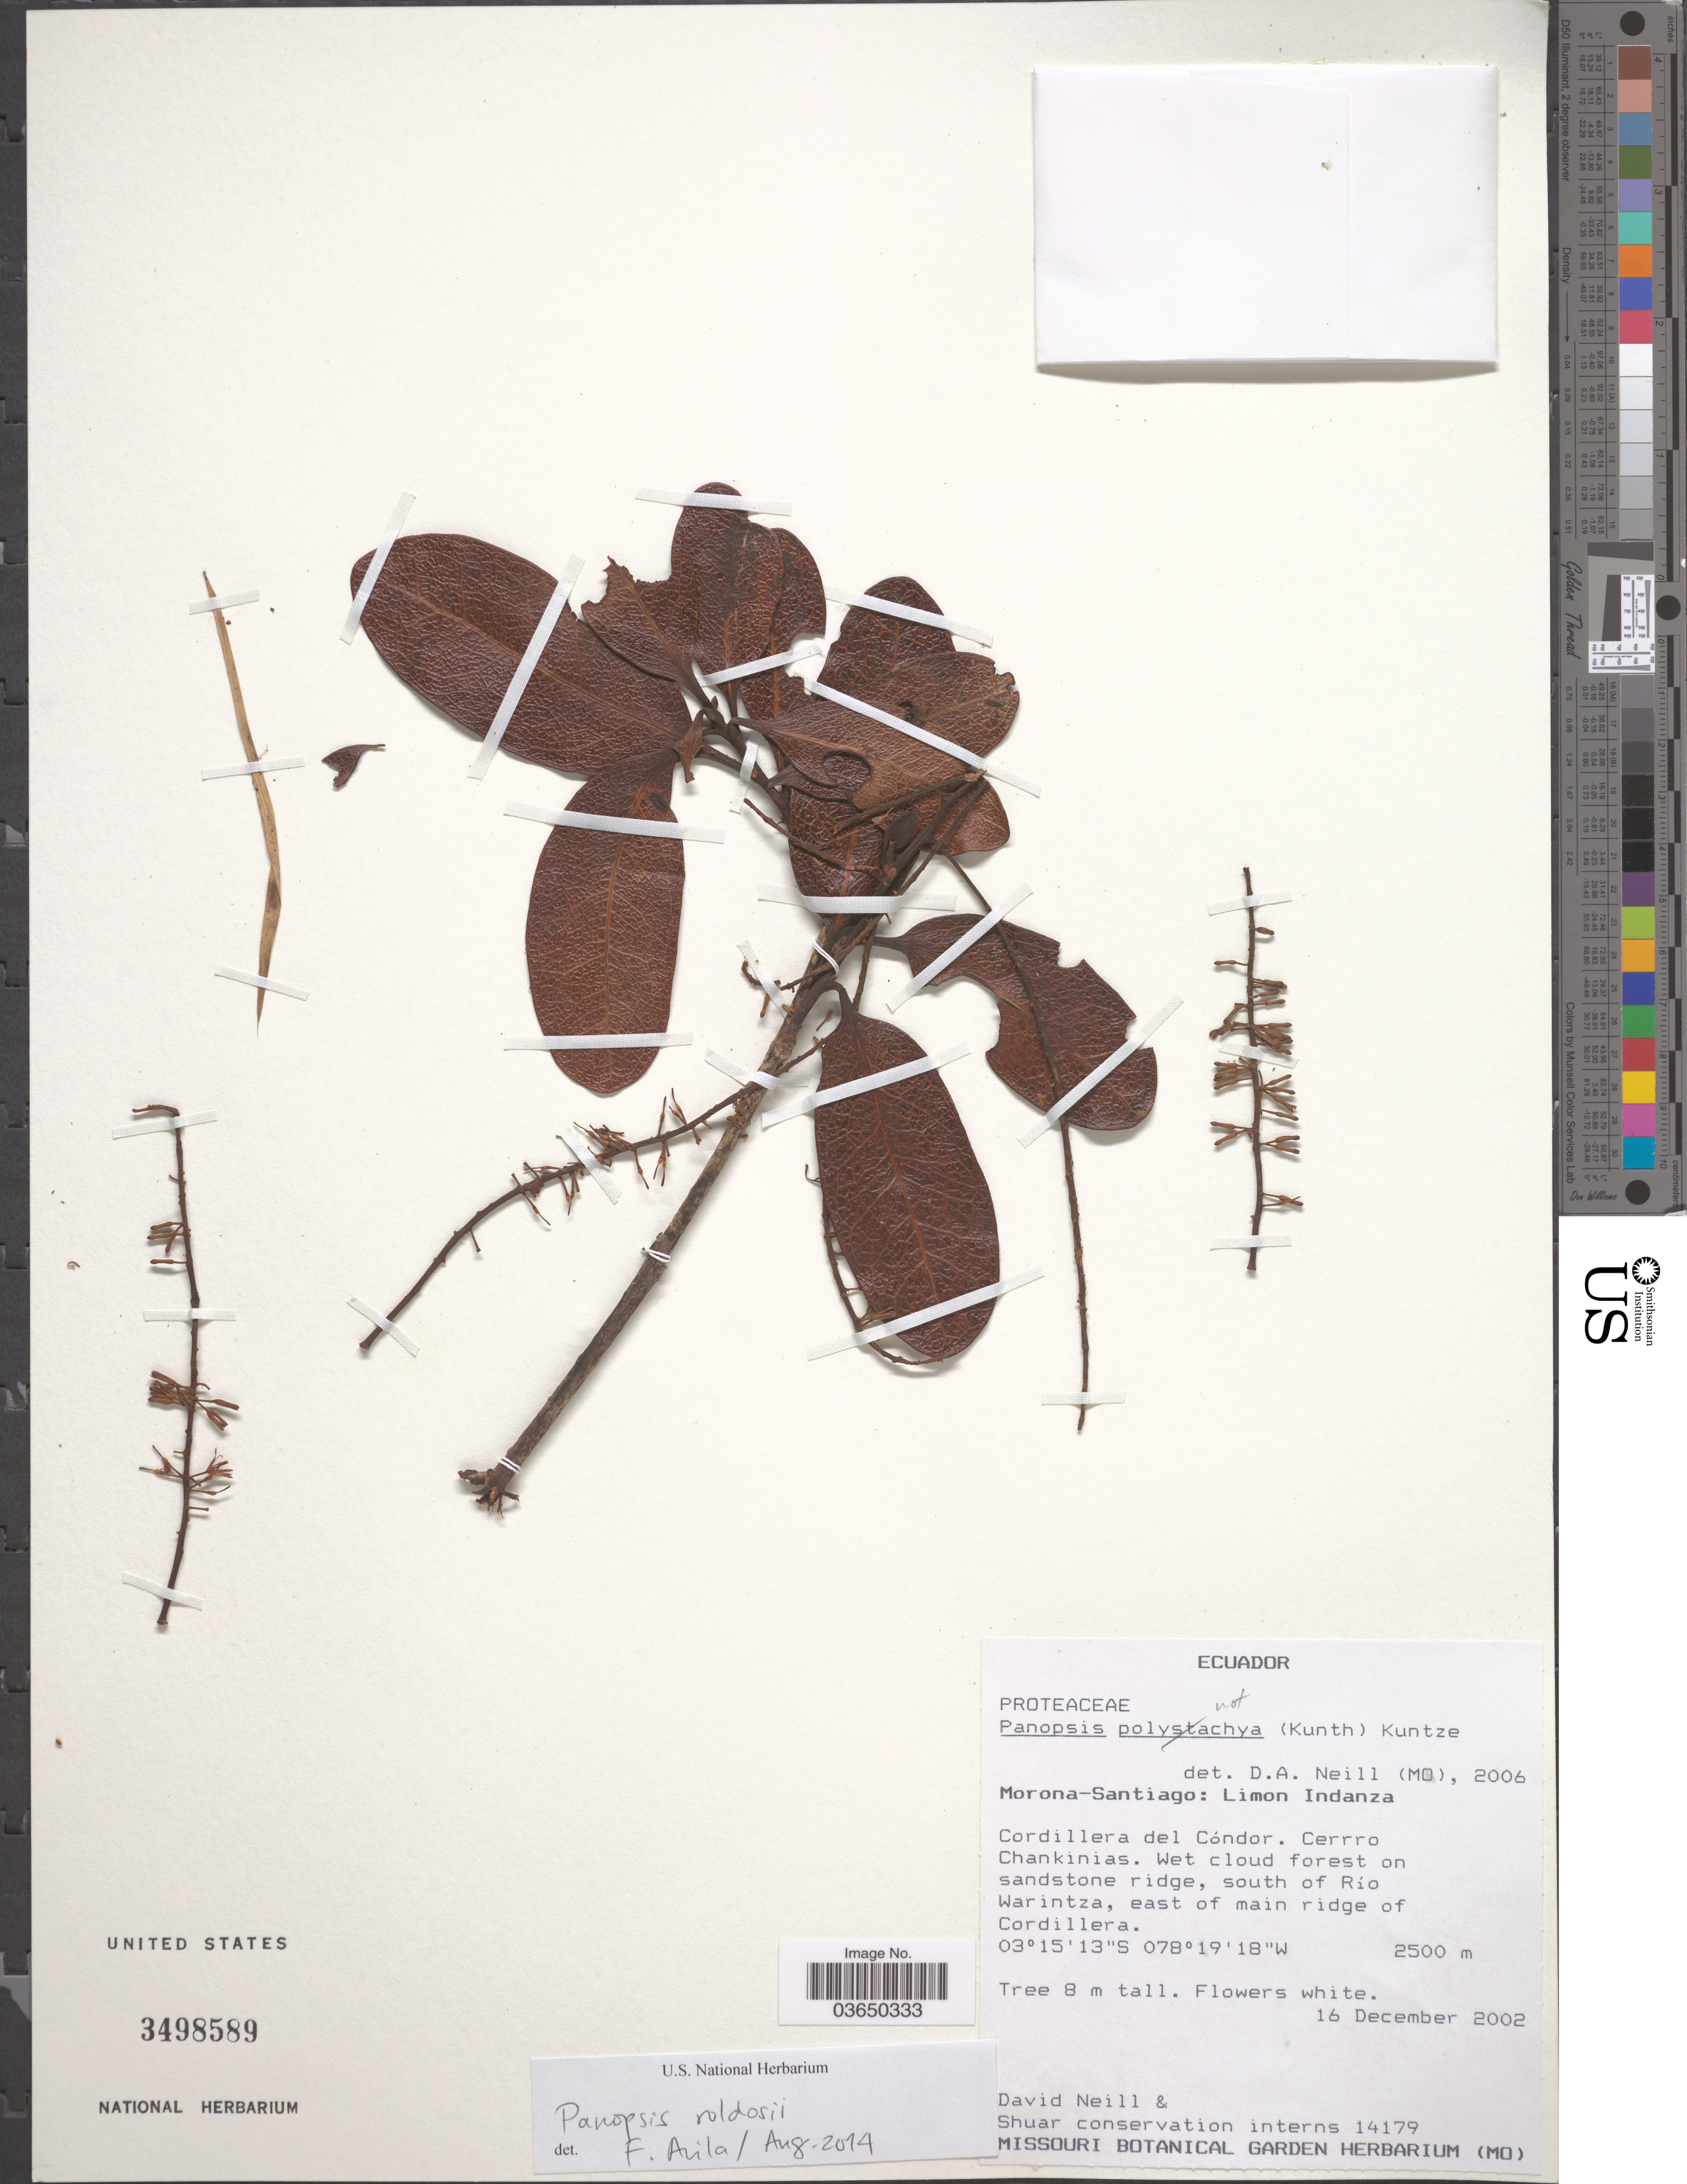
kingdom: Plantae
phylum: Tracheophyta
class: Magnoliopsida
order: Proteales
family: Proteaceae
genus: Panopsis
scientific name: Panopsis roldosii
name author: Bonifaz et al.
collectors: D. A. Neill & Shuar conservation interns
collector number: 14179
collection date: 2002-12-16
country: Ecuador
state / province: Morona-Santiago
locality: Limon Indanza. Cordillera del Cóndor. Cerro Chankinias. Wet cloud forest on sandstone ridge, south of Río Warintza, east of main ridge of Cordillera.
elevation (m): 2500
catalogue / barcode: US 3498589